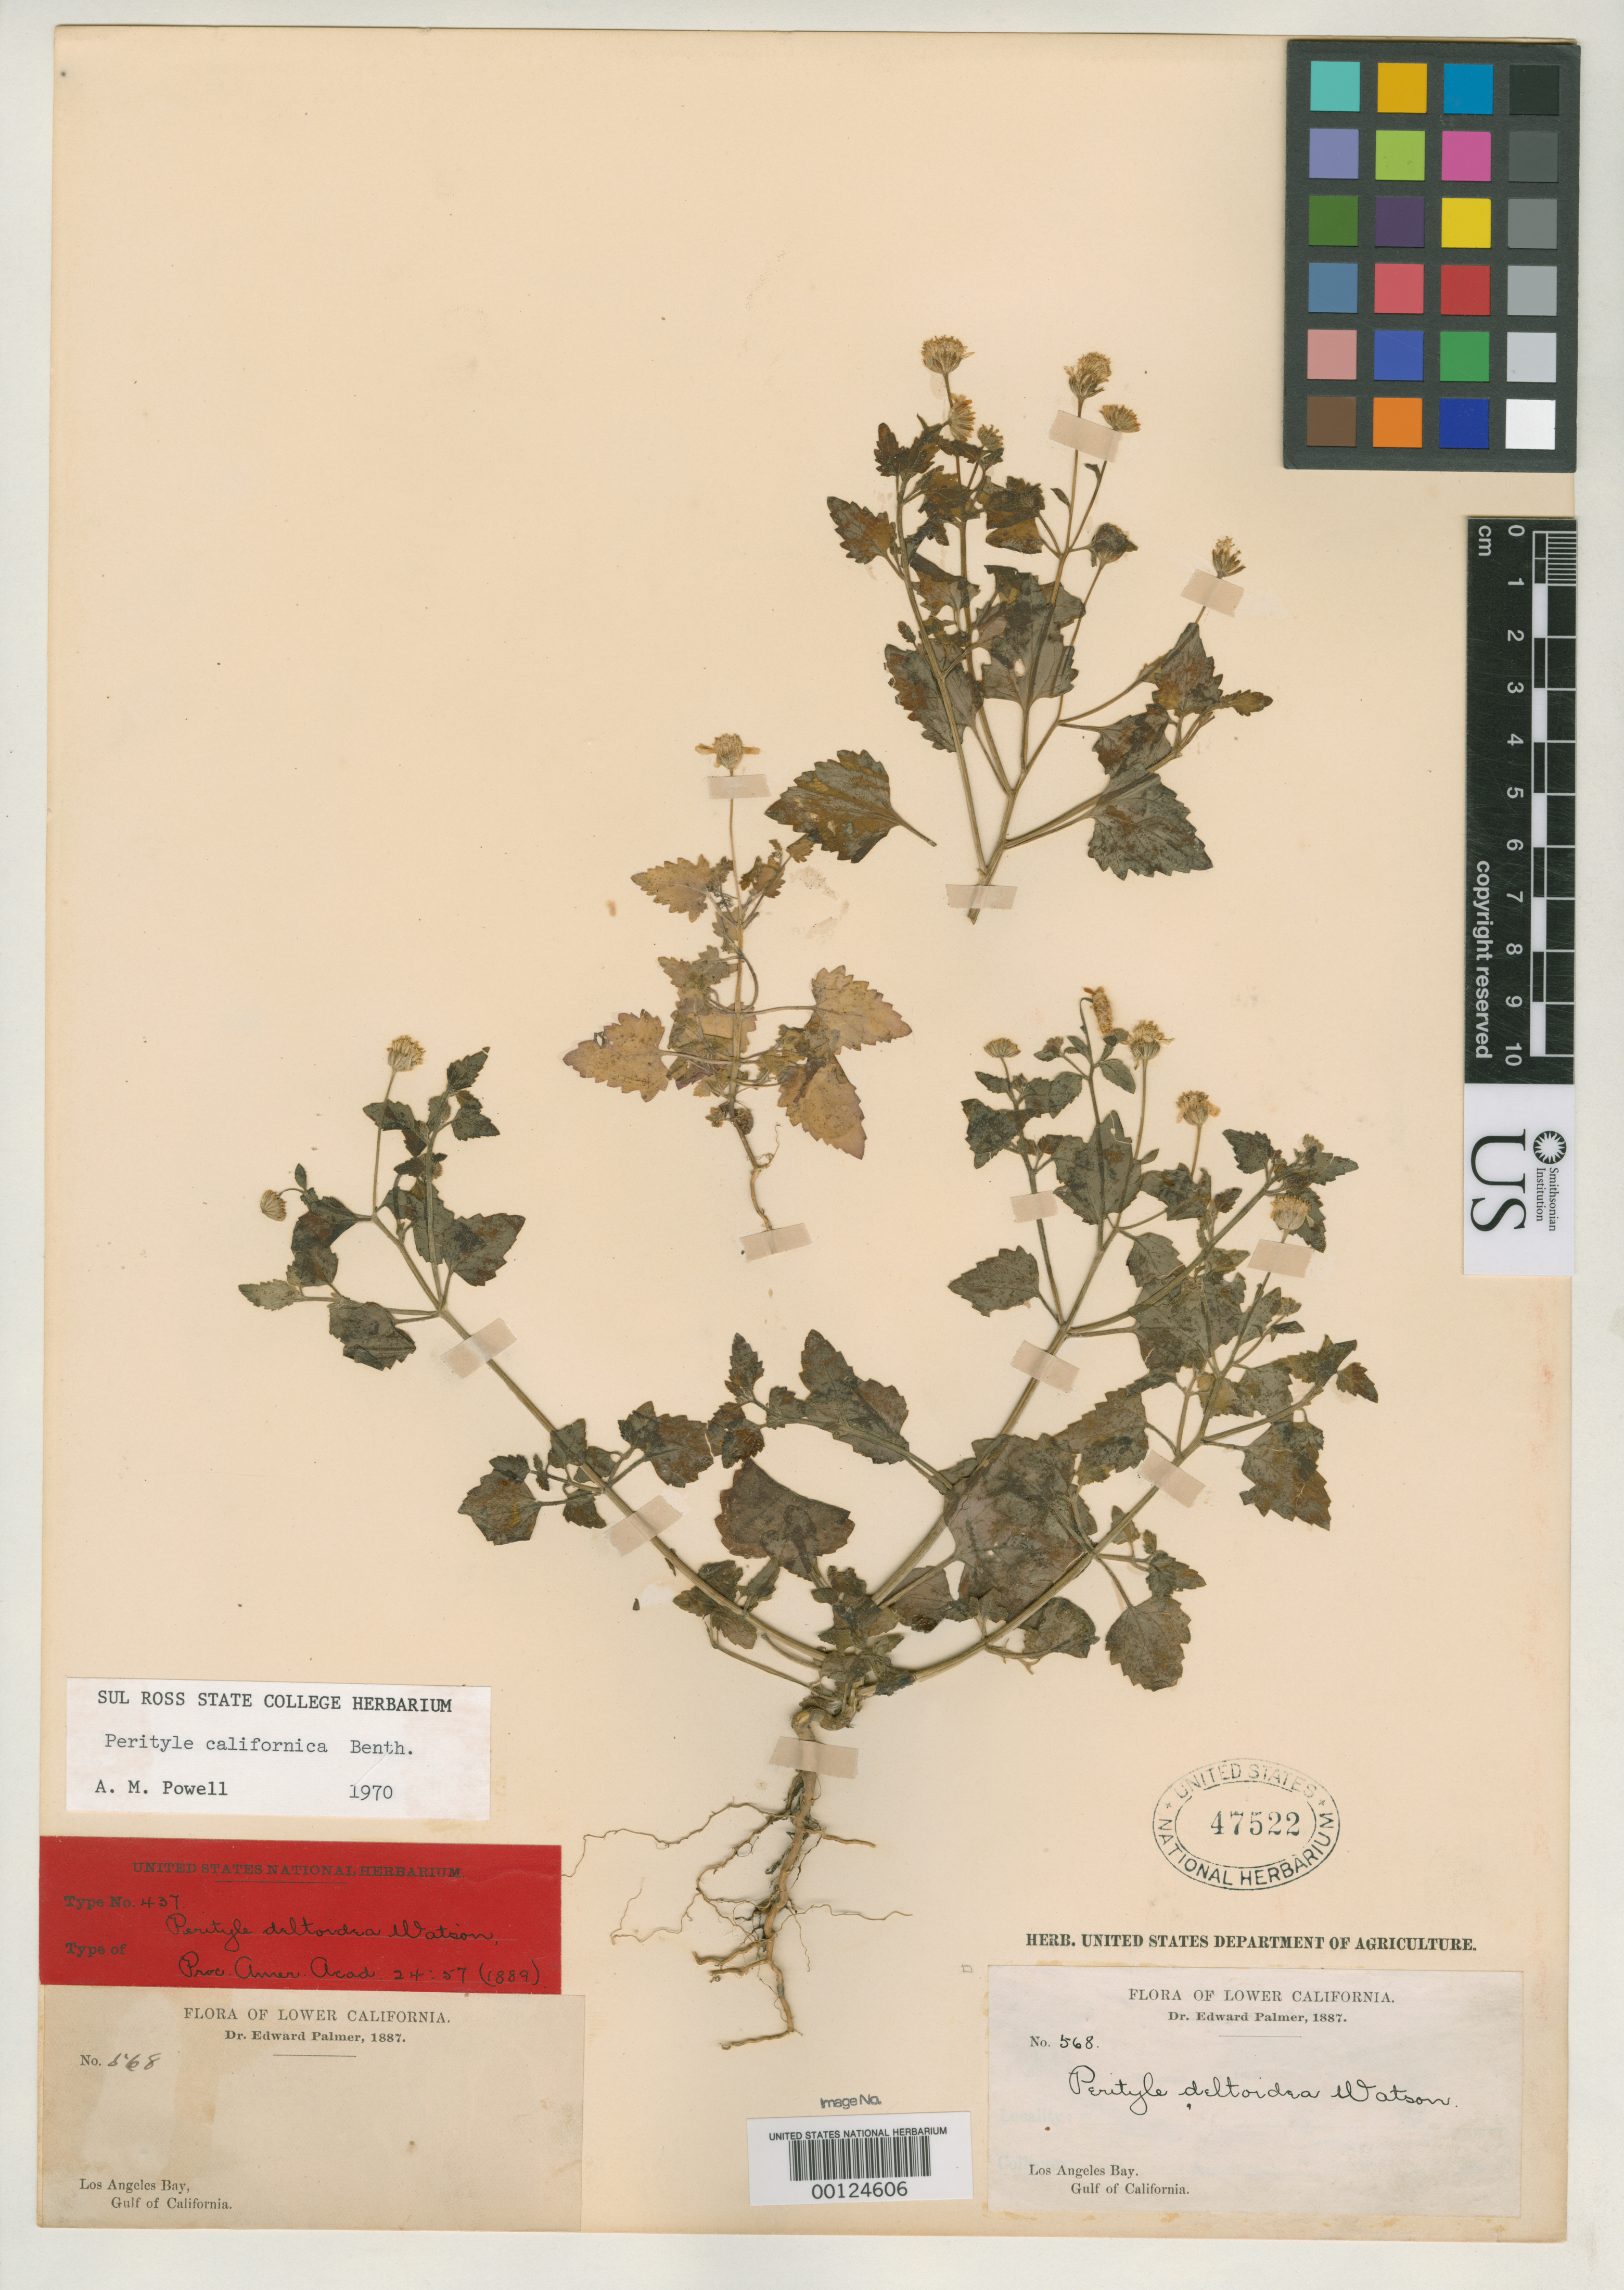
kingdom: Plantae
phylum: Tracheophyta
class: Magnoliopsida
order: Asterales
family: Asteraceae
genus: Perityle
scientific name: Perityle deltoidea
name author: S. Watson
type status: Type Collection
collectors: E. Palmer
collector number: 568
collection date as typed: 1887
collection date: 1887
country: Mexico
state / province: Baja California Norte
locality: Los Angeles Bay, Gulf of California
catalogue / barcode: US 47522